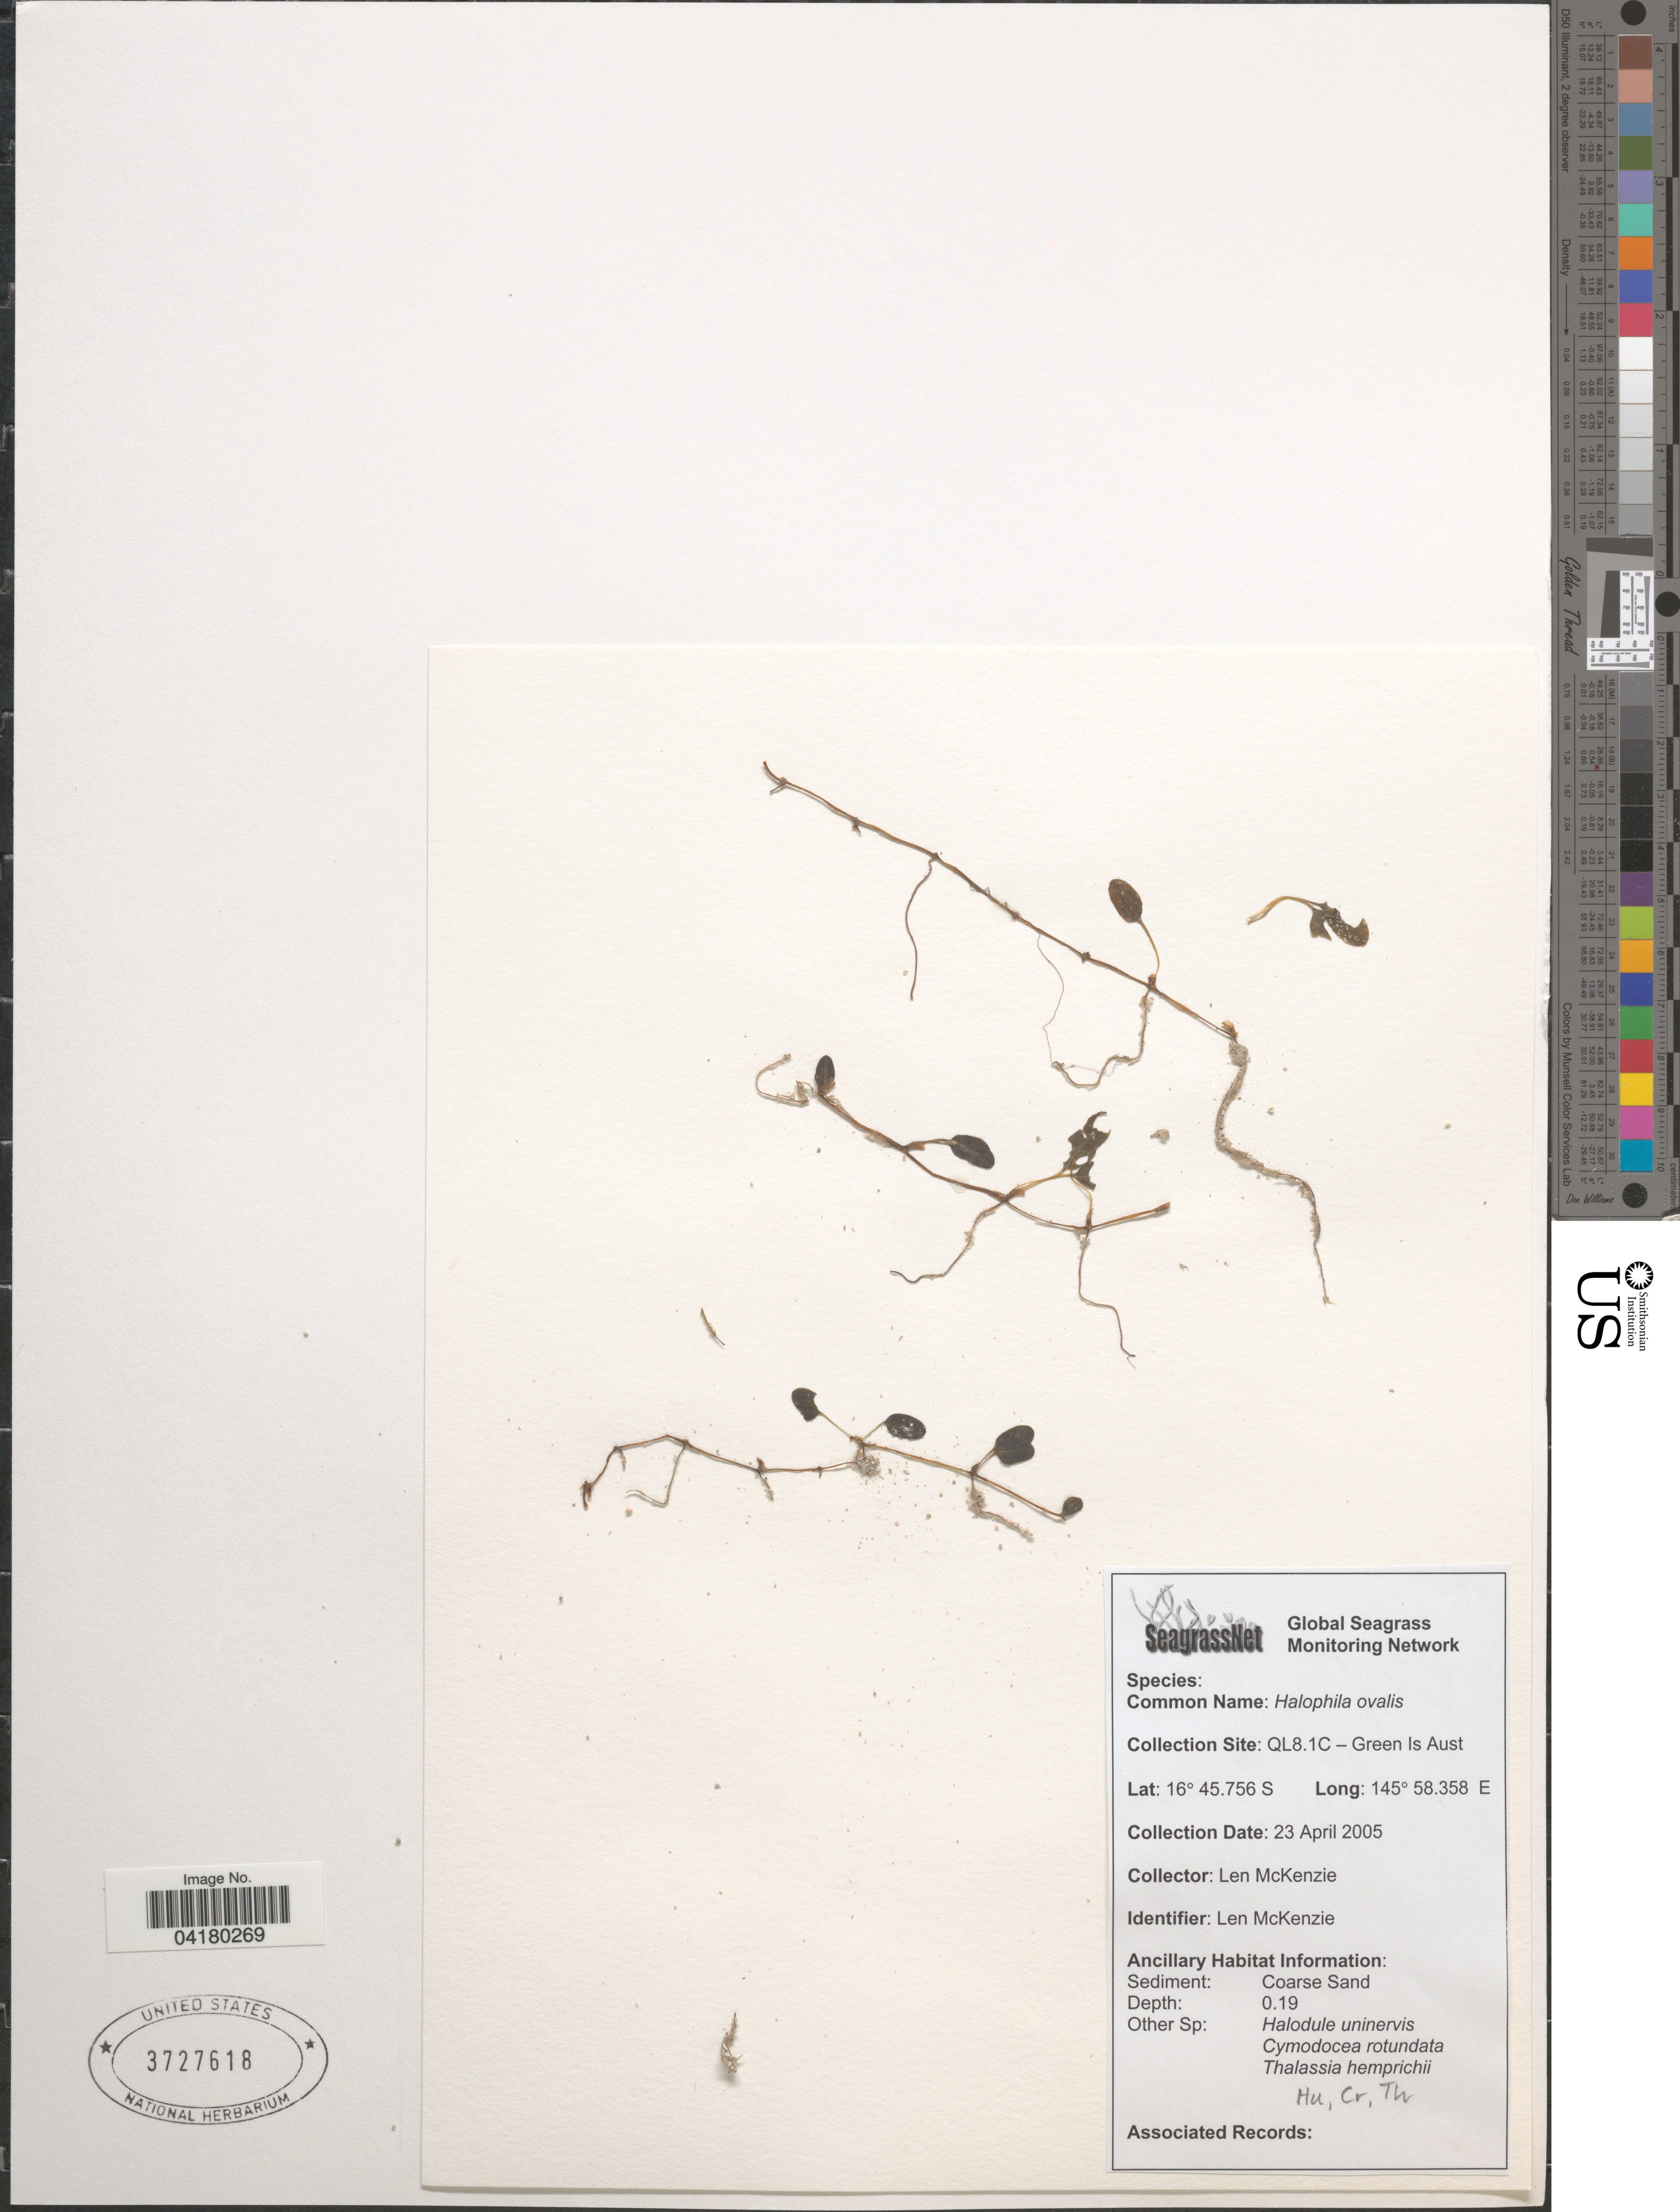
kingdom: Plantae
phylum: Tracheophyta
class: Liliopsida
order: Alismatales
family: Hydrocharitaceae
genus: Halophila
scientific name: Halophila ovalis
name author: (R. Br.) Hook. f.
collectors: L. McKenzie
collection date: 2005-04-23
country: Australia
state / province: Queensland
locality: QL8.1C - Green Is.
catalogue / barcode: US 3727618